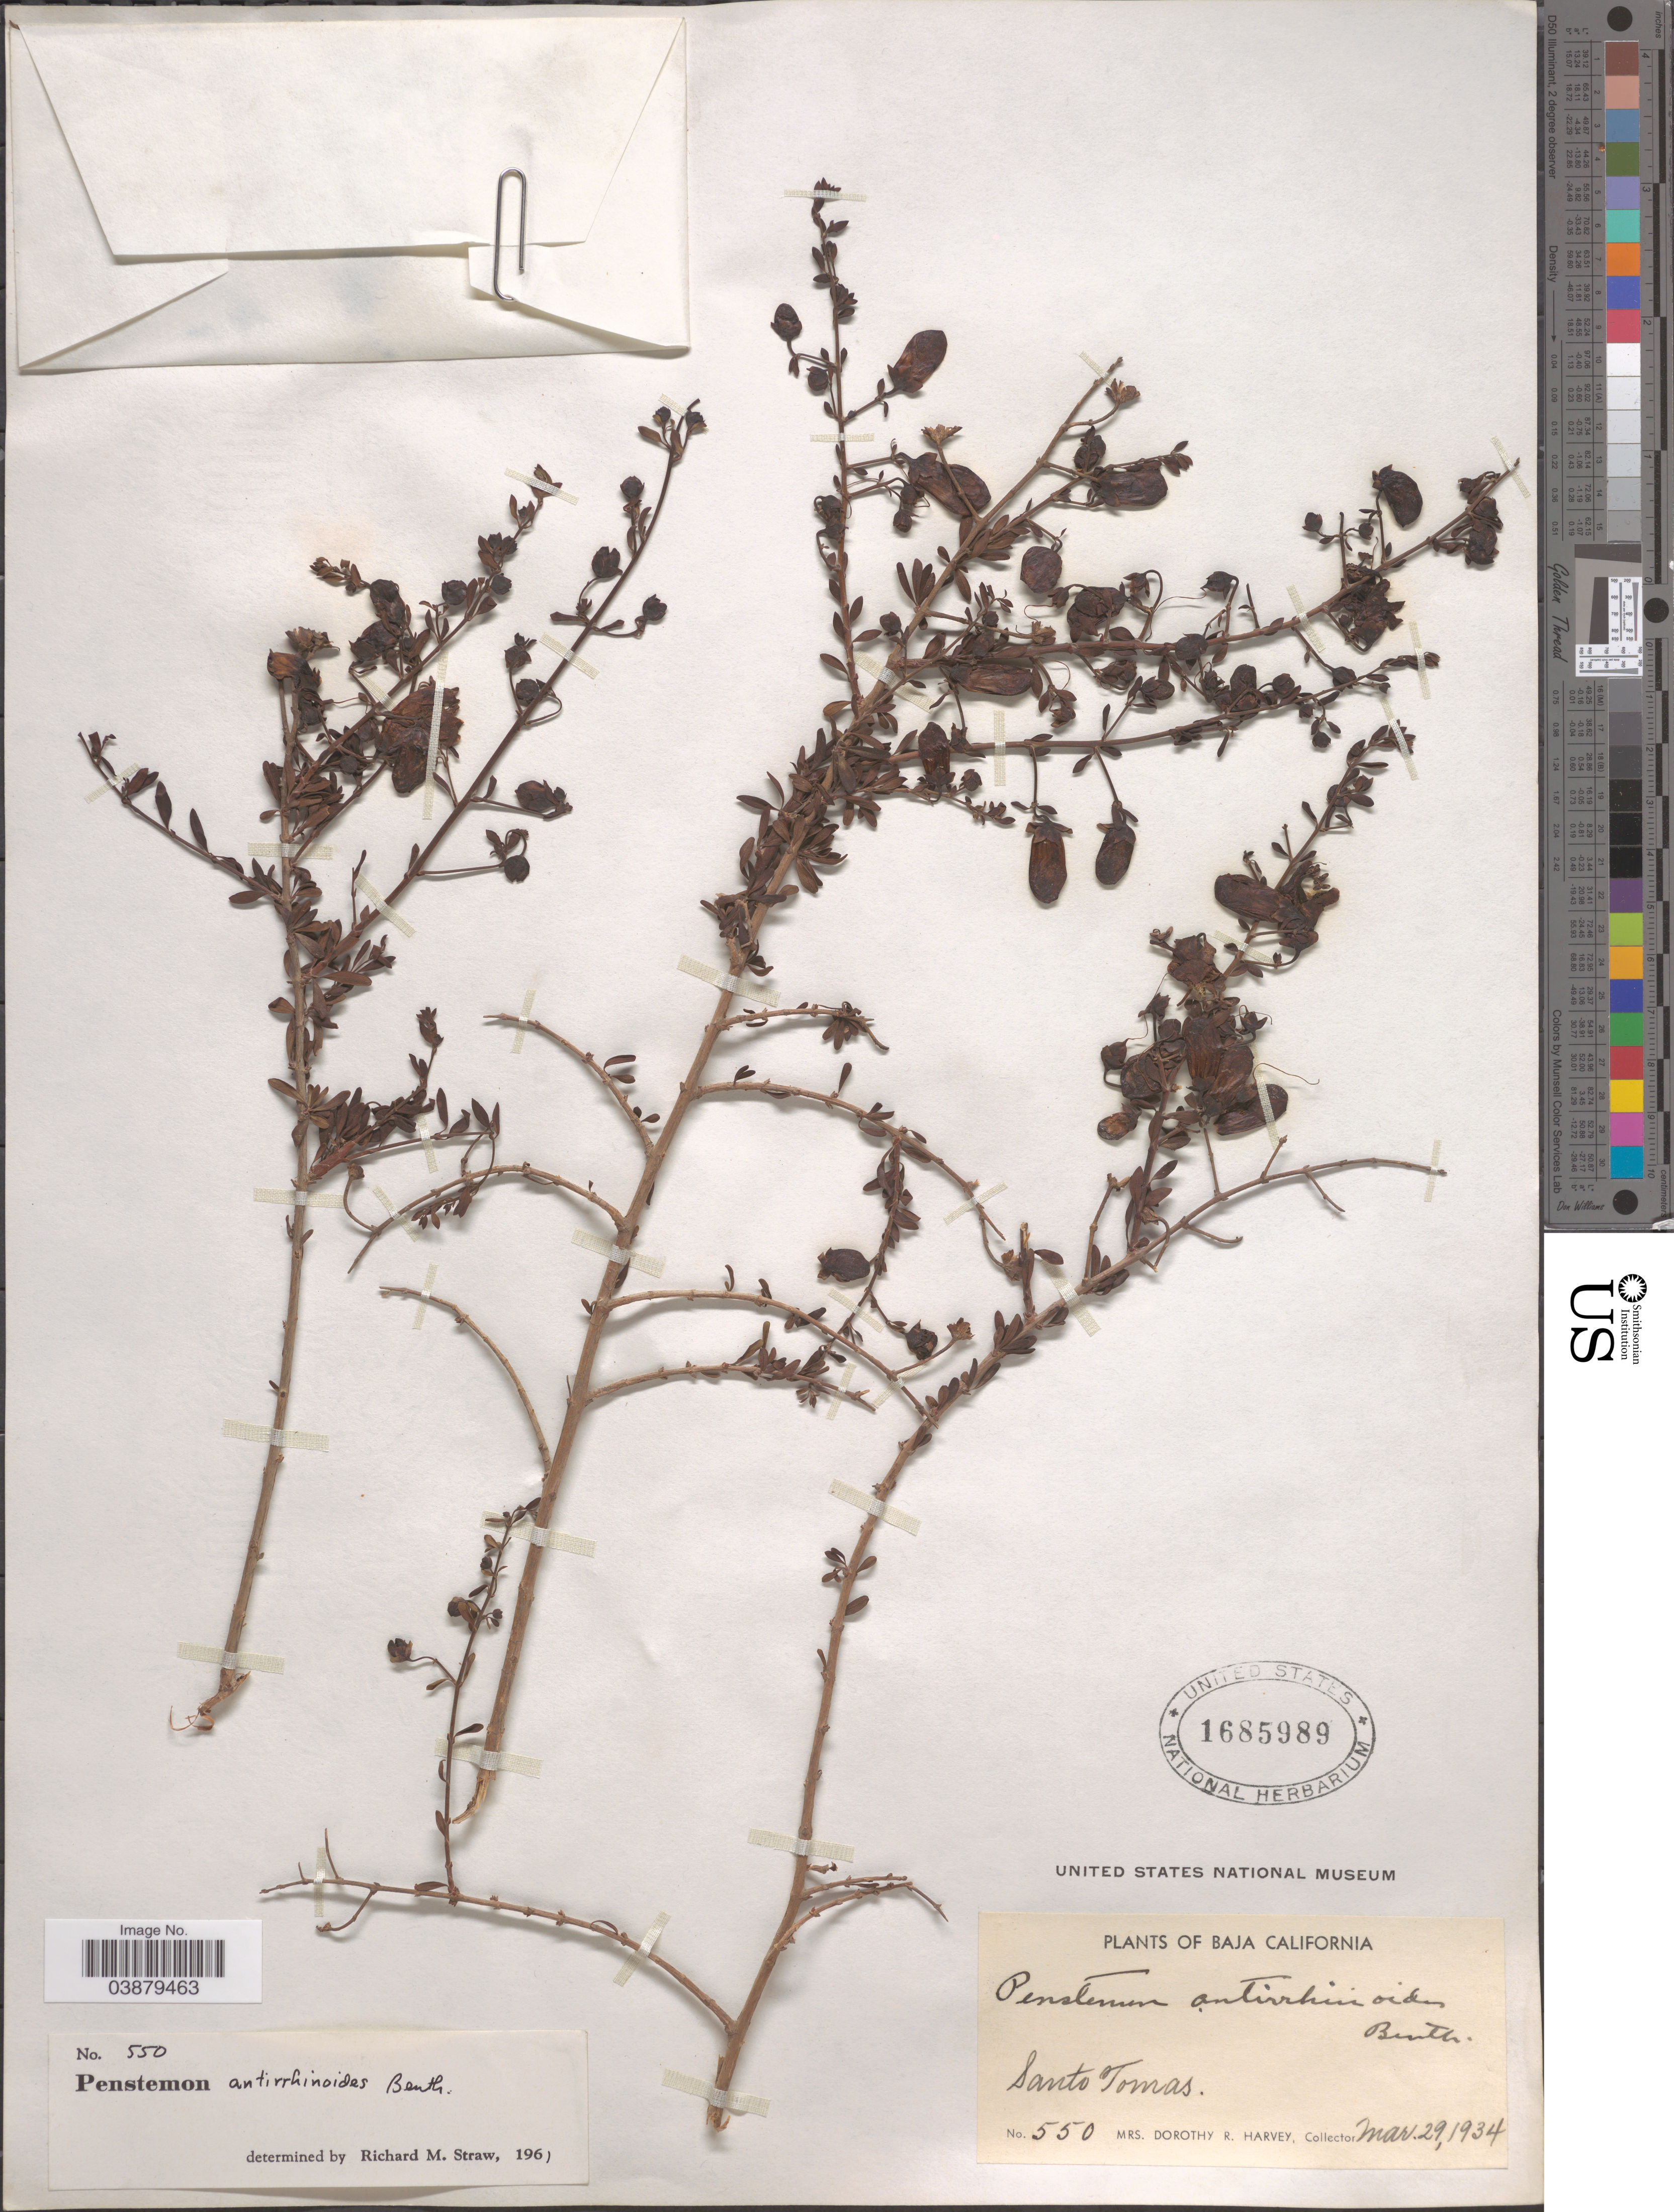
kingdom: Plantae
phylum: Tracheophyta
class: Magnoliopsida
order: Lamiales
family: Plantaginaceae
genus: Penstemon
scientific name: Penstemon antirrhinoides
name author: Benth.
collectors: Harvey, Mrs. D. R.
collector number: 550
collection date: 1934-03-29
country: Mexico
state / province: Baja California Norte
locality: Santo Tomas.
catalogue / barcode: US 1685989